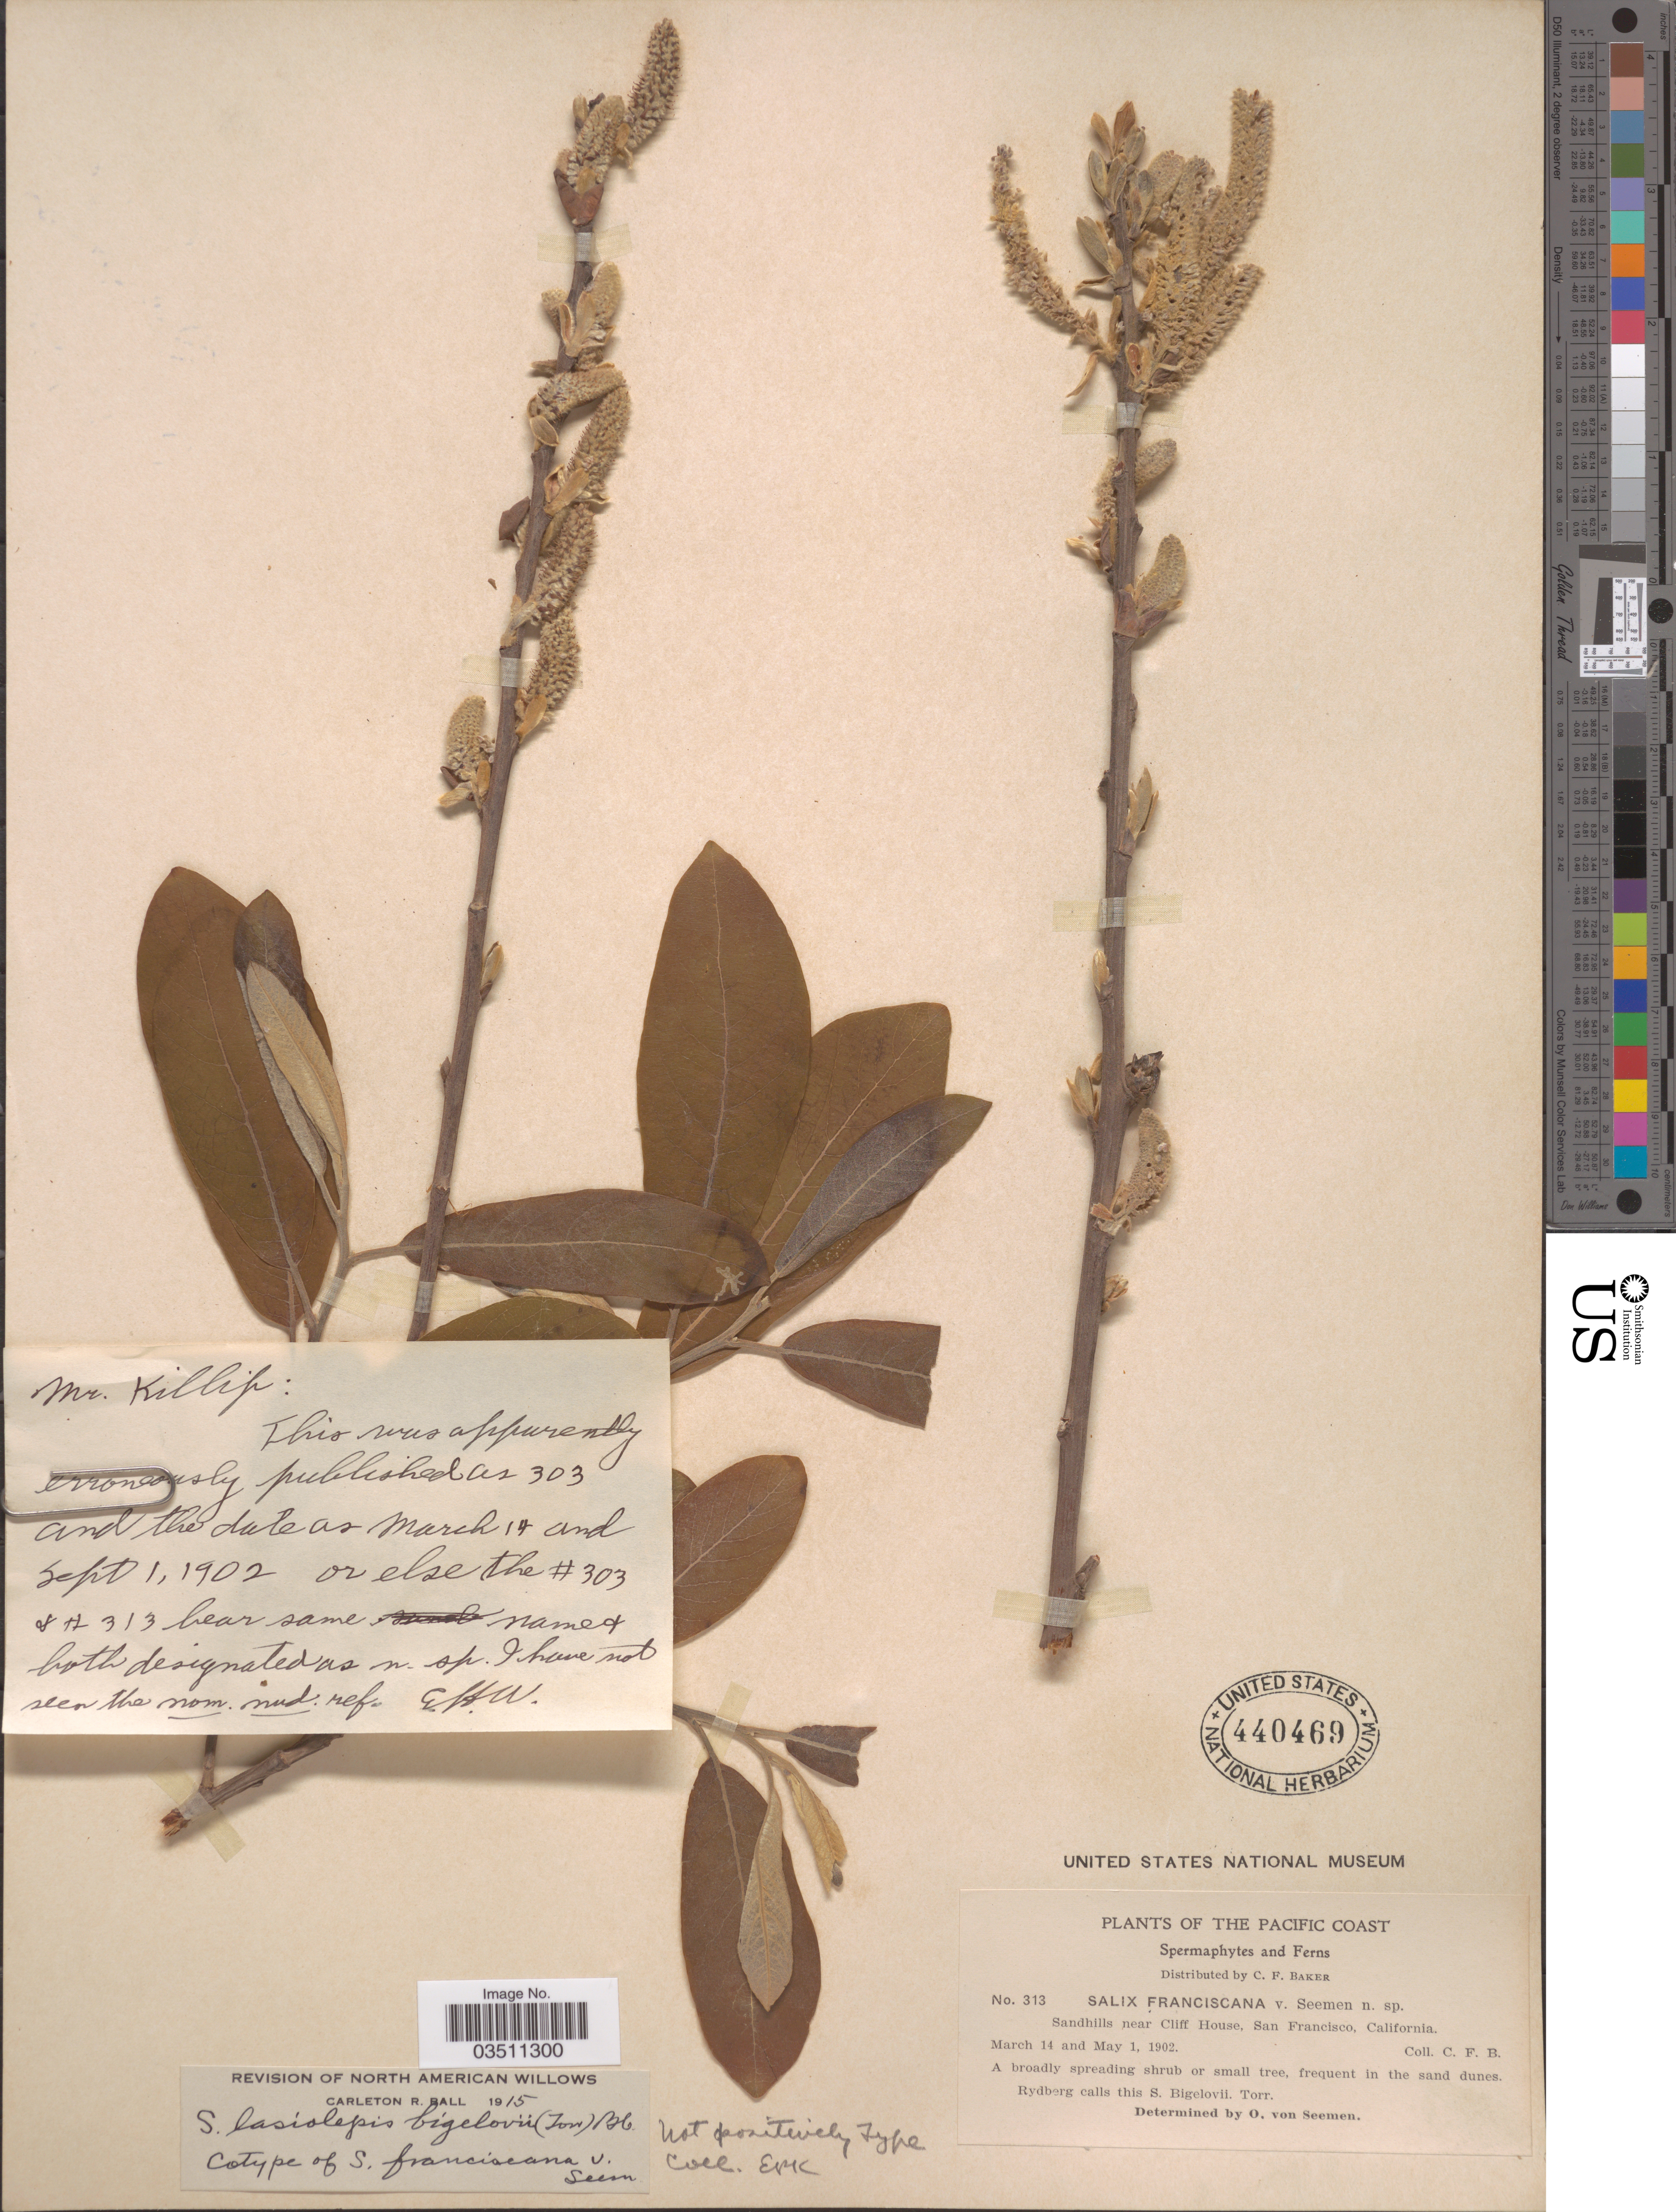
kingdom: Plantae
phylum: Tracheophyta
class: Magnoliopsida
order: Malpighiales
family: Salicaceae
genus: Salix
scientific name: Salix lasiolepis var. bigelovii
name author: Benth.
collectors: C. F. Baker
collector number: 313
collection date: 1902-03-14/1902-05-01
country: United States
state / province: California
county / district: San Francisco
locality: The Pacific Coast. Sandhills near Cliff House, San Francisco.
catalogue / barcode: US 440469